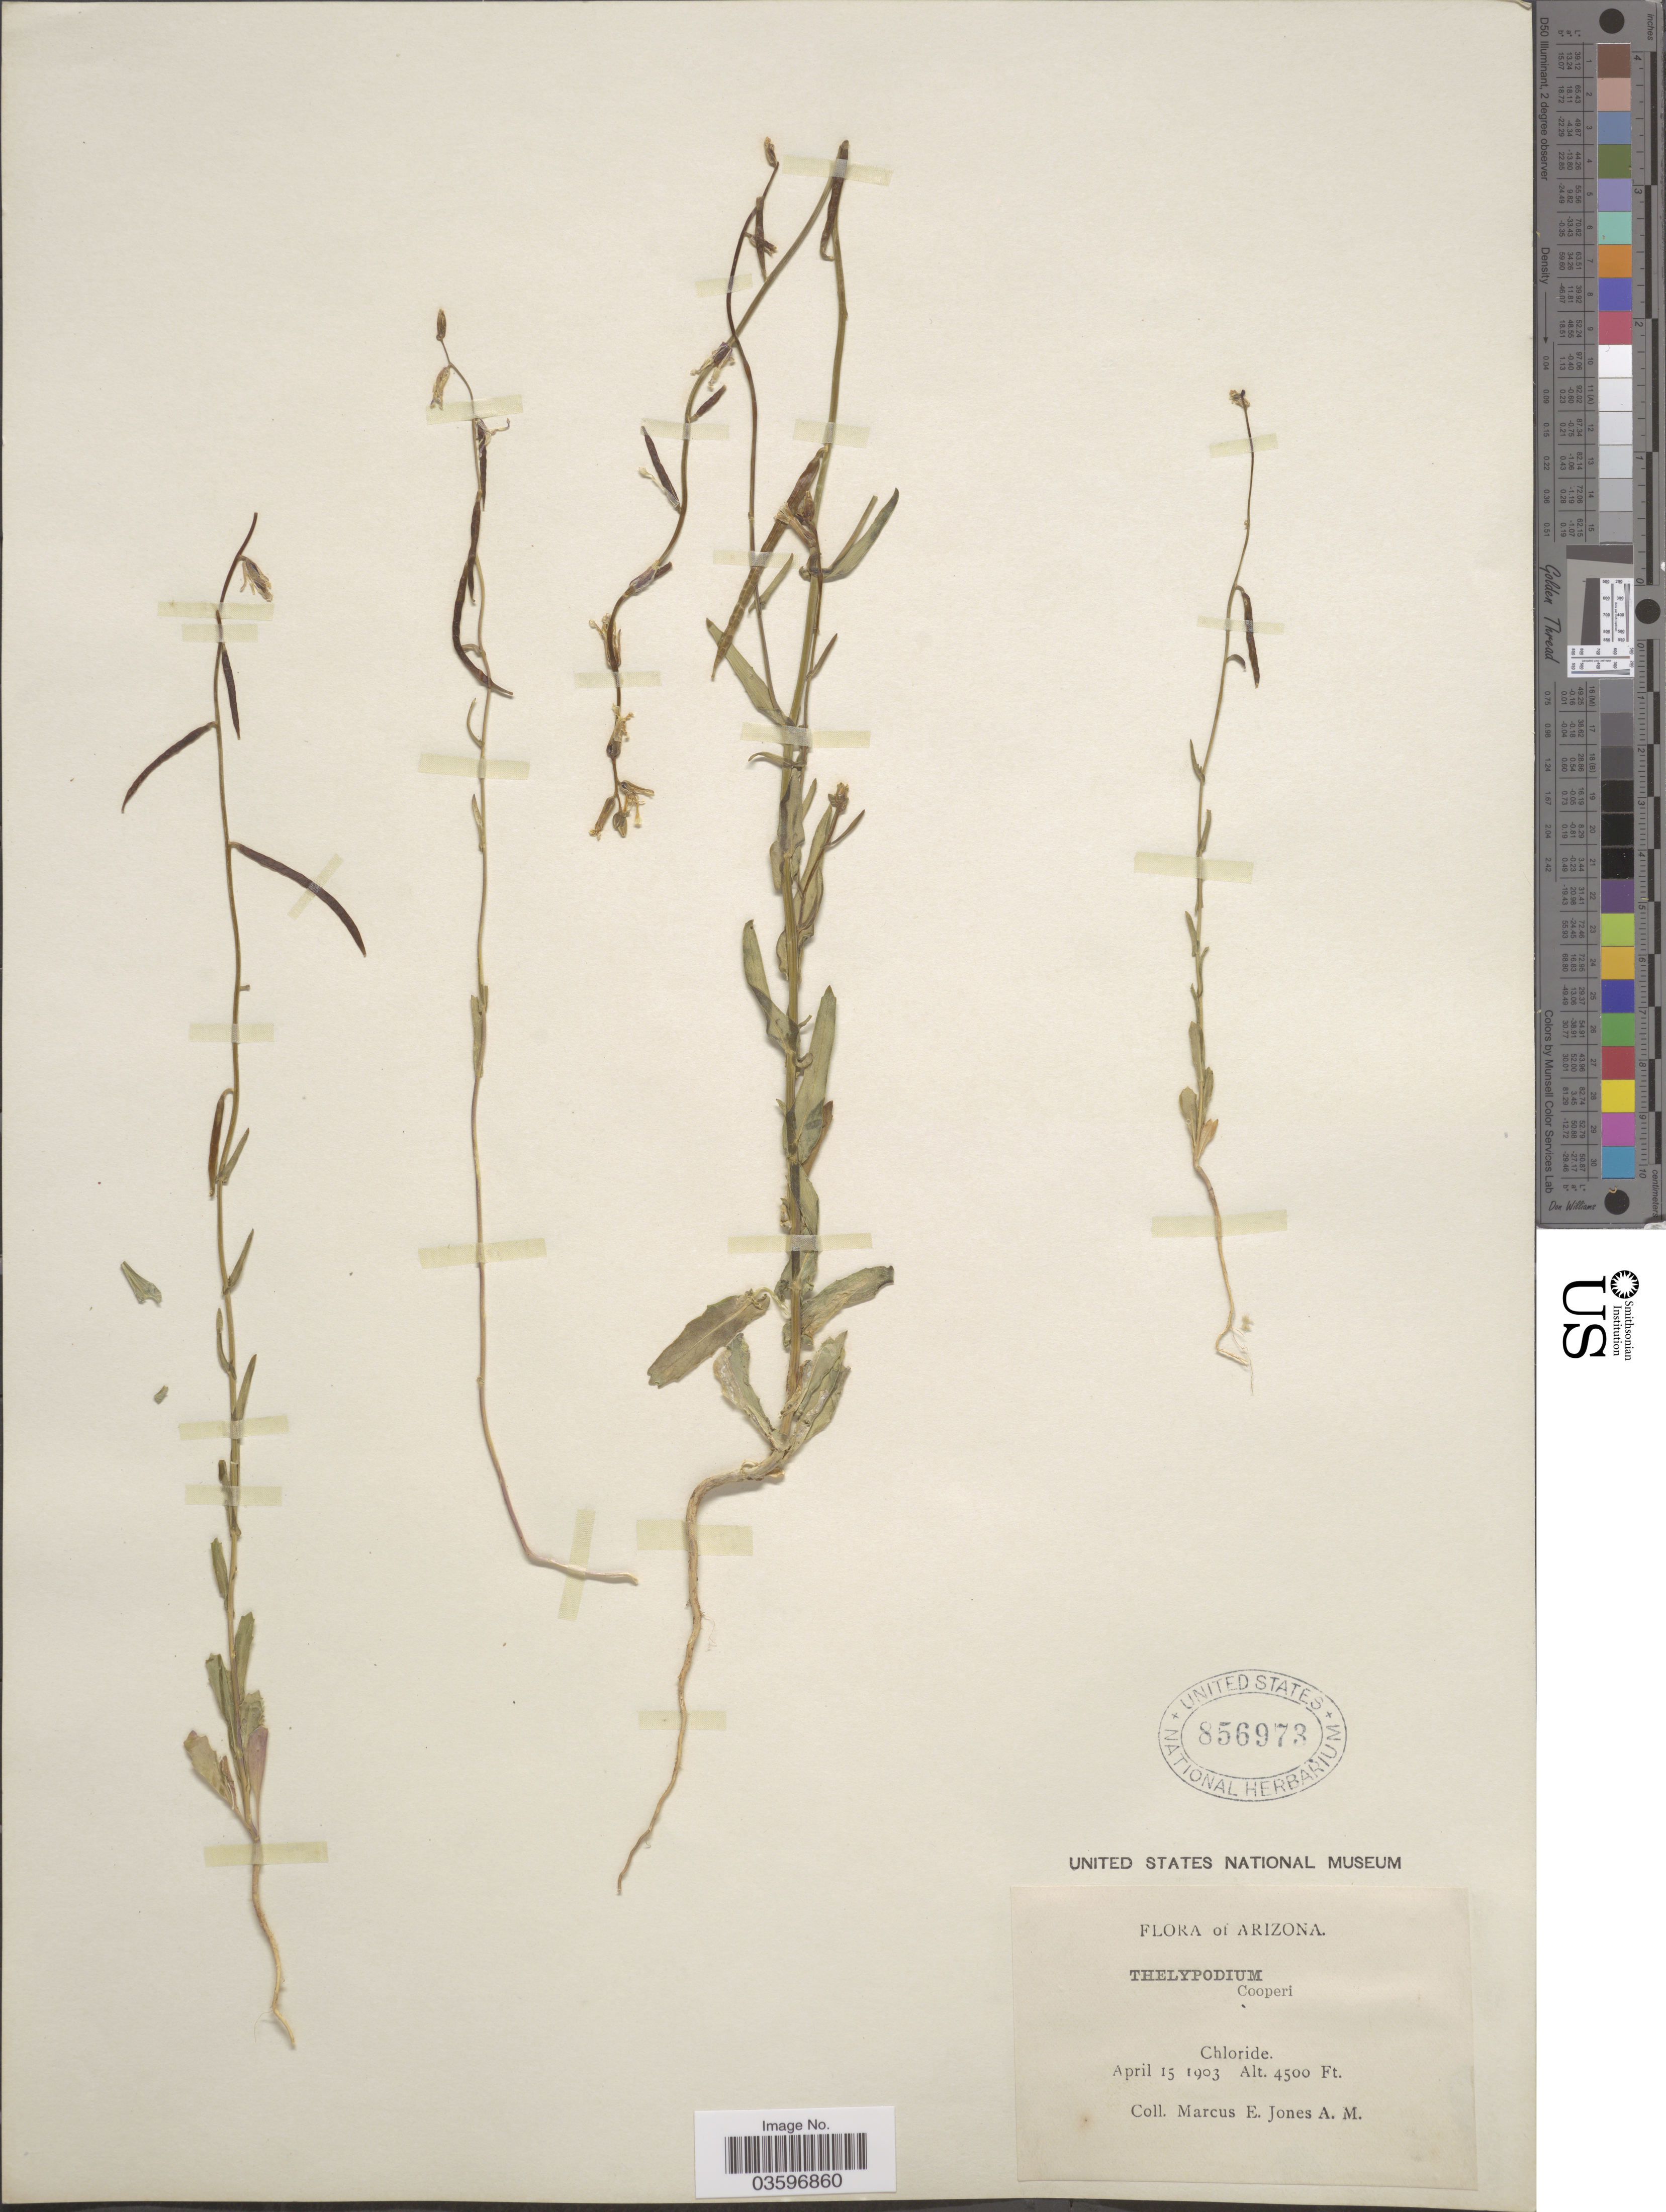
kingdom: Plantae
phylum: Tracheophyta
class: Magnoliopsida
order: Brassicales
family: Brassicaceae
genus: Caulanthus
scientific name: Caulanthus cooperi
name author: (S. Watson) Payson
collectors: M. E. Jones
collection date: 1903-04-15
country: United States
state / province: Arizona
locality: Chloride.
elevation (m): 1372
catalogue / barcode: US 856973